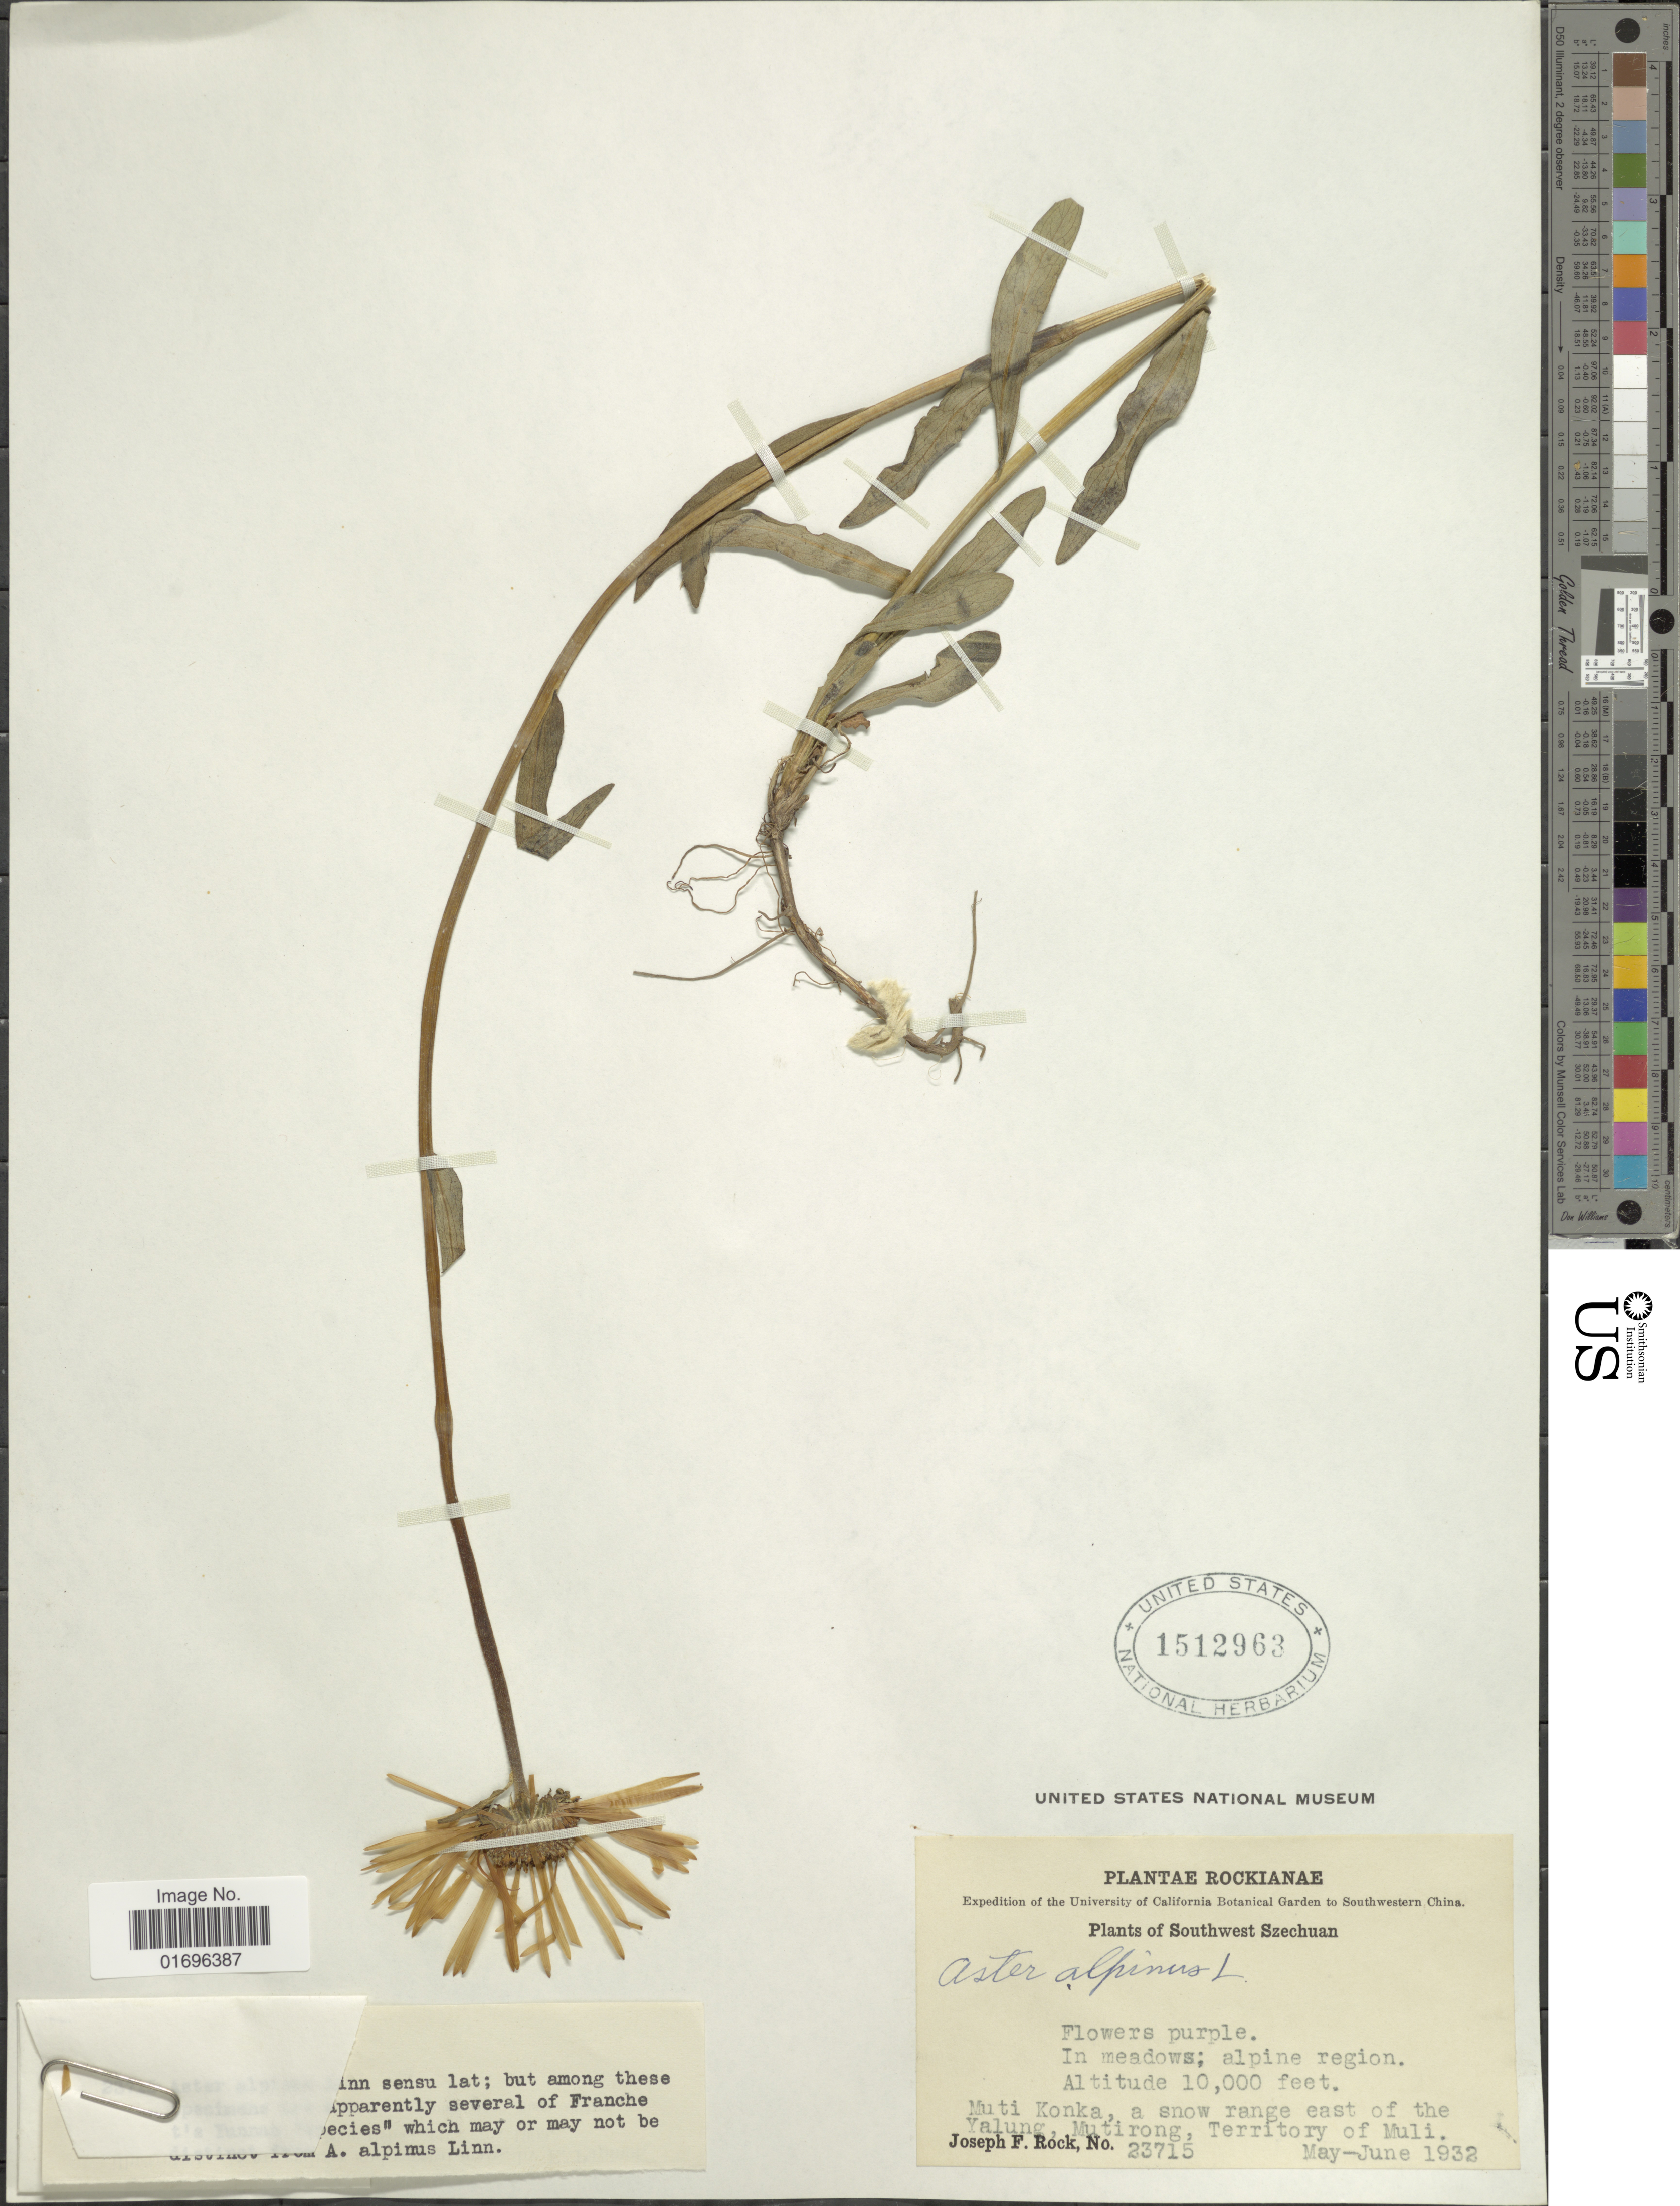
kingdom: Plantae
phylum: Tracheophyta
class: Magnoliopsida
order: Asterales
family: Asteraceae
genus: Aster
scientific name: Aster alpinus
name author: L.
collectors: J. F. Rock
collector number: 23715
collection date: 1932-05/1932-06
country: China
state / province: Sichuan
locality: Rockianae. Southwest Szechuan. Muti Konka, a snow range east of the Yalung, Mutirong, Territory of muli.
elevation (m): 3048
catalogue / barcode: US 1512963